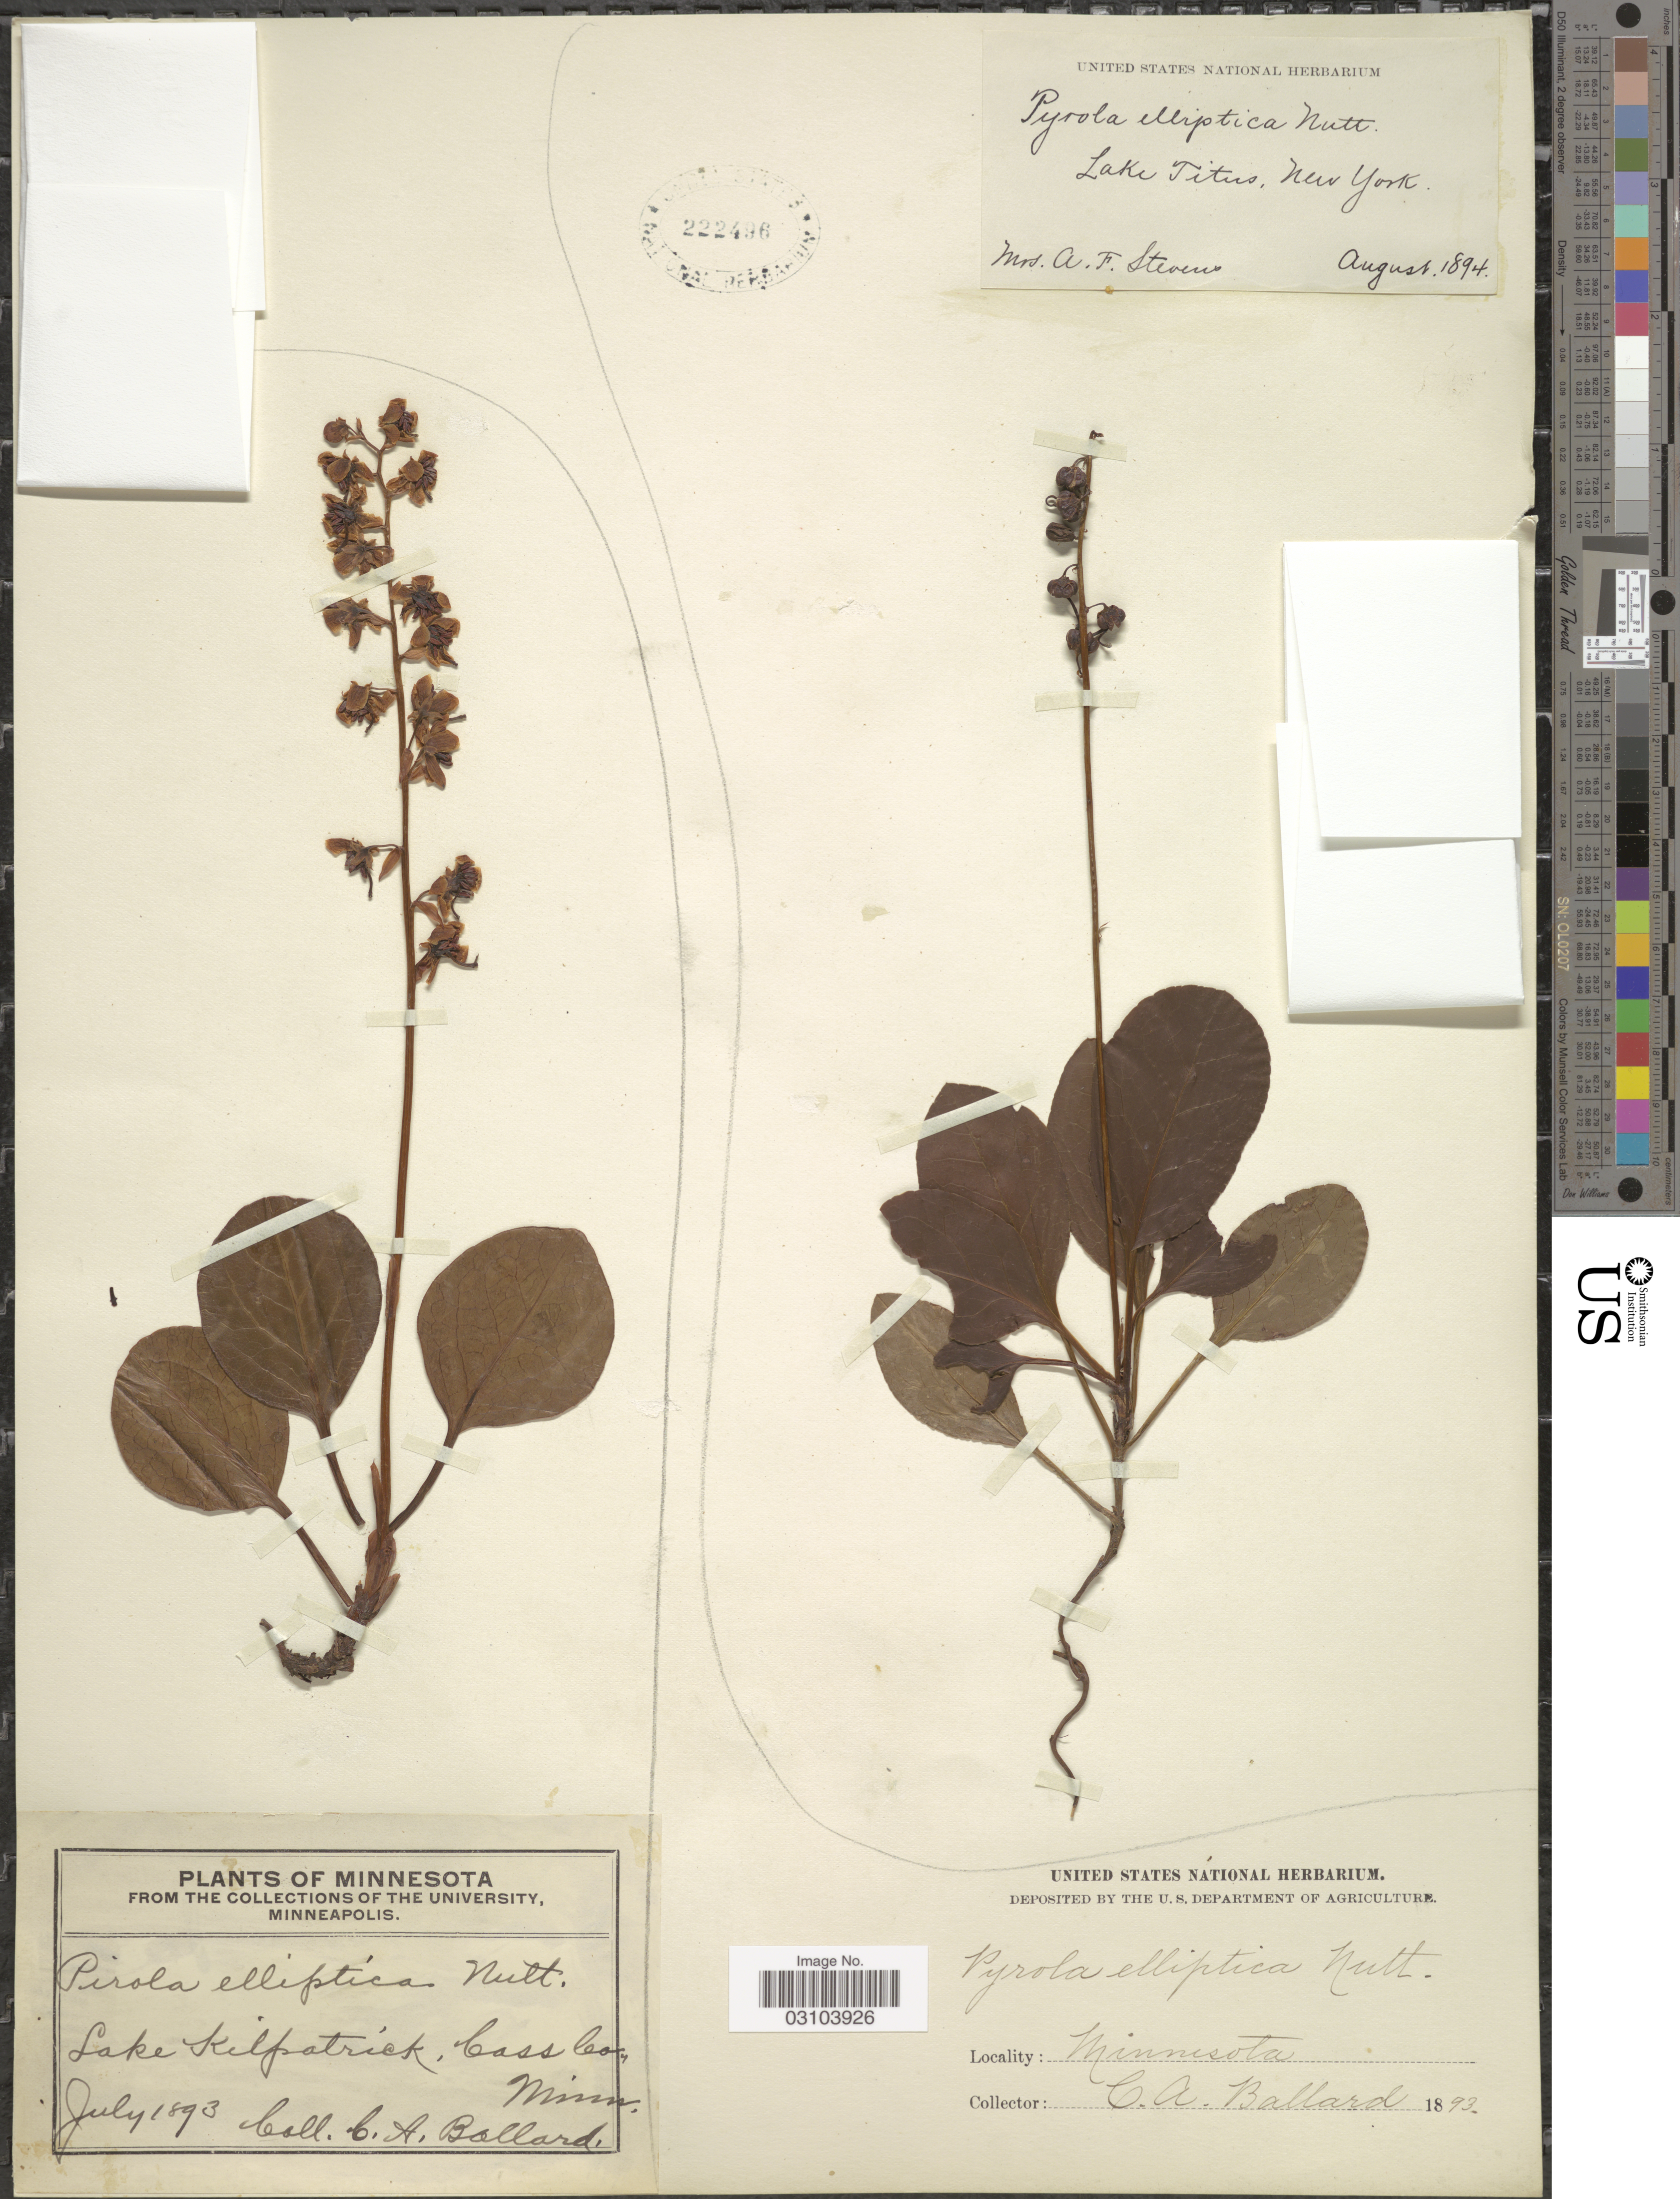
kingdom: Plantae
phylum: Tracheophyta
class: Magnoliopsida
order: Ericales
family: Ericaceae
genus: Pyrola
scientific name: Pyrola elliptica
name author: Nutt.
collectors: A. Stevens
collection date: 1894-08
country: United States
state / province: New York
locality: Lake Titus.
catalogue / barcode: US 222496